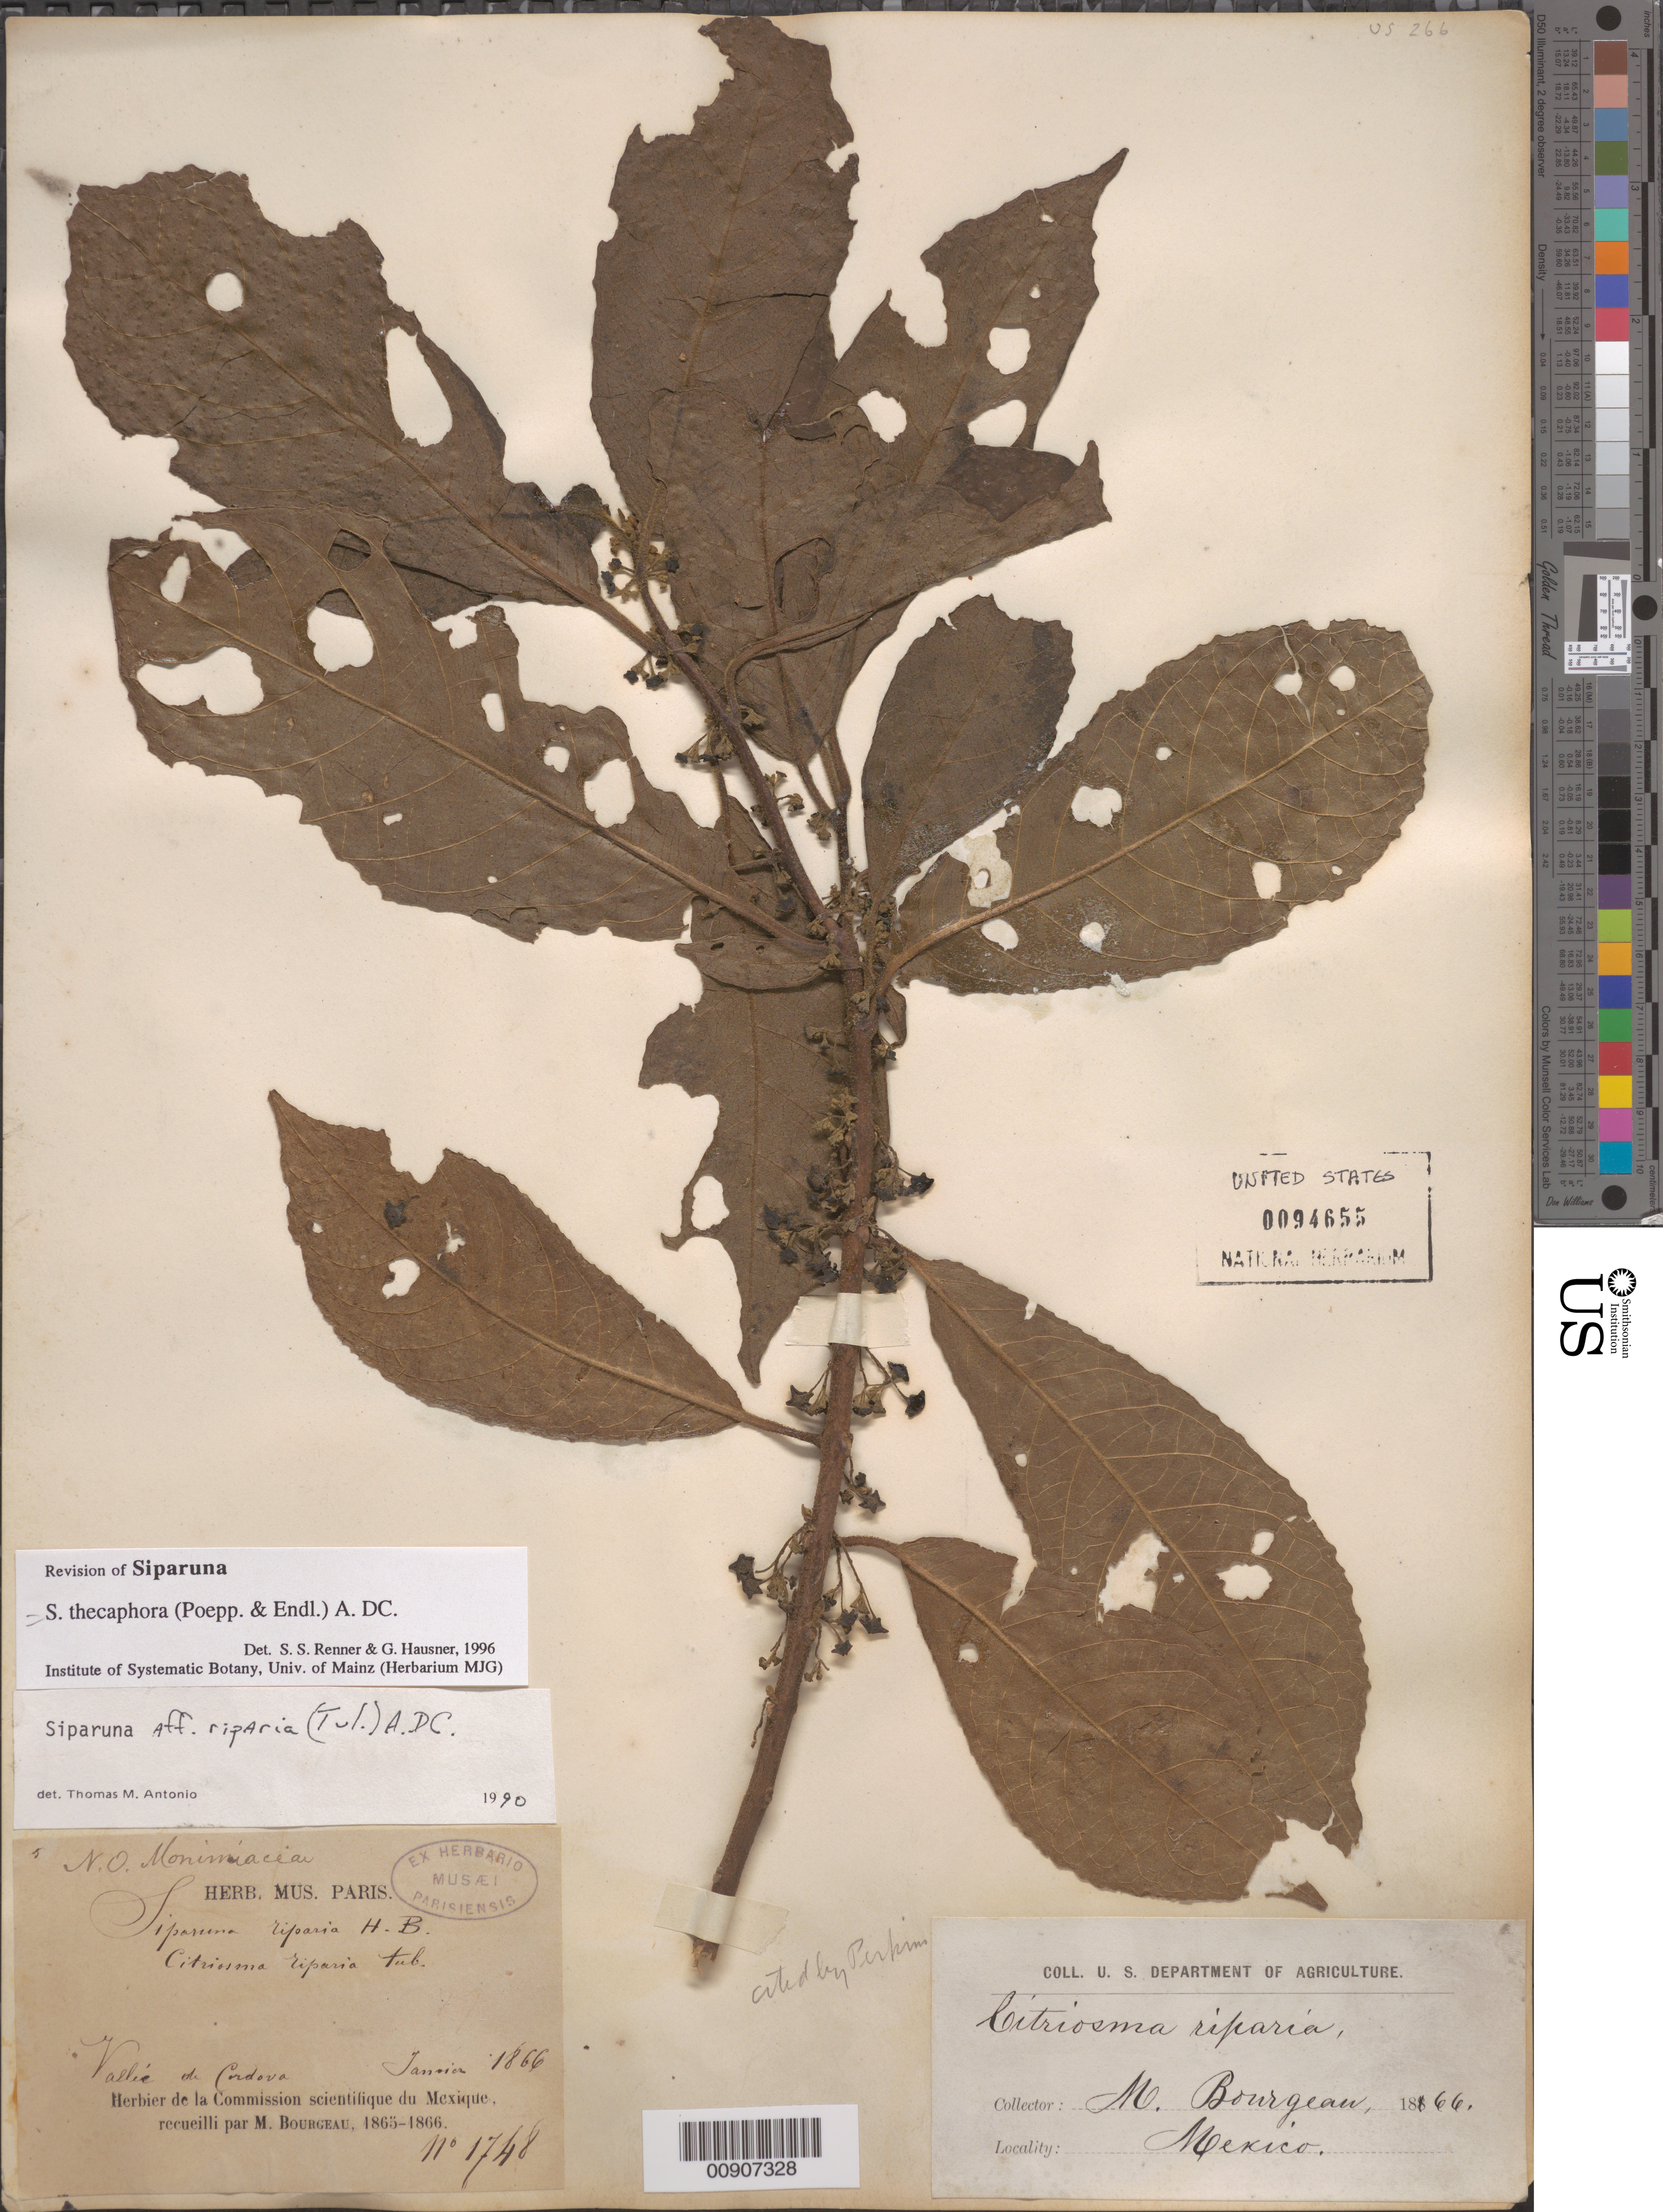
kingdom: Plantae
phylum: Tracheophyta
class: Magnoliopsida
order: Laurales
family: Siparunaceae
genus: Siparuna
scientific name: Siparuna thecaphora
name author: (Poepp. & Endl.) A. DC.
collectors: E. Bourgeau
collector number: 1748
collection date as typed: Jan 1866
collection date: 1866-01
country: Mexico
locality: Valleé de Cordova.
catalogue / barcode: US 94655